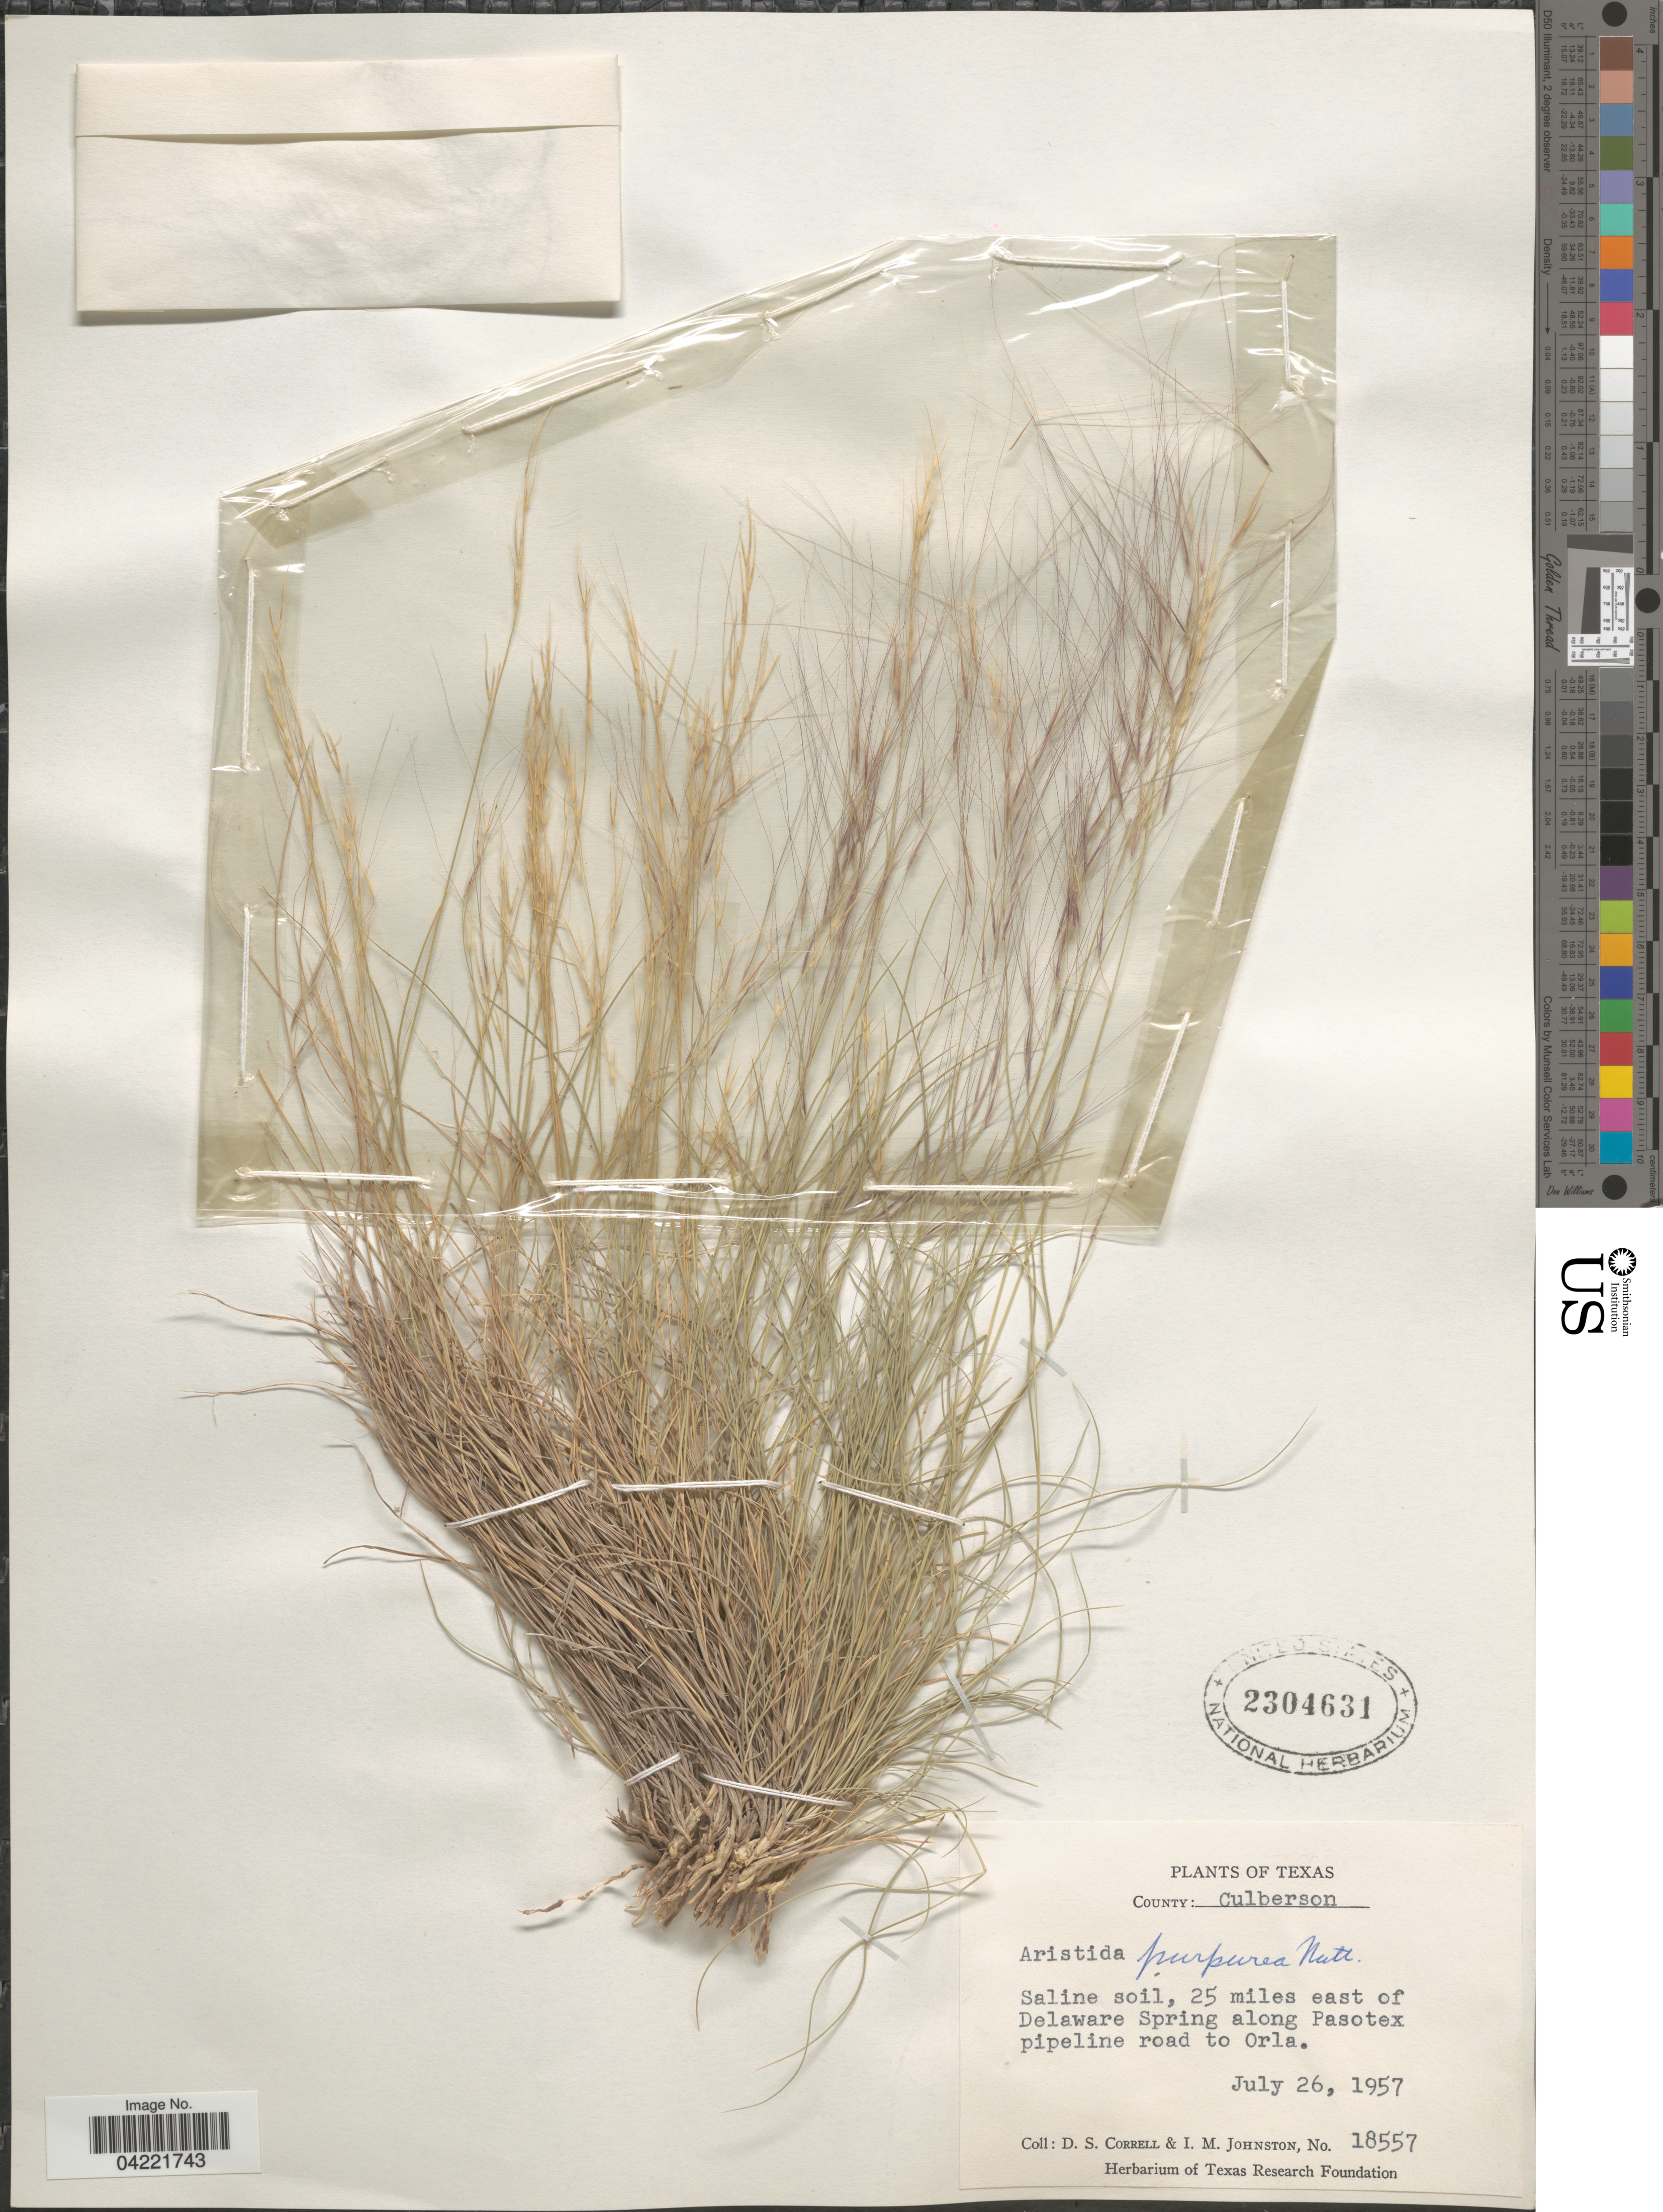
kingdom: Plantae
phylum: Tracheophyta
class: Liliopsida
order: Poales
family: Poaceae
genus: Aristida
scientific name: Aristida purpurea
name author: Nutt.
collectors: D. S. Correll & I.M. Johnston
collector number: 18557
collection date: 1957-07-26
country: United States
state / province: Texas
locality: County: Culberson. Saline soil, 25 miles east of Delaware Spring along Pasotex pipeline road to Orla.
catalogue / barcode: US 2304631